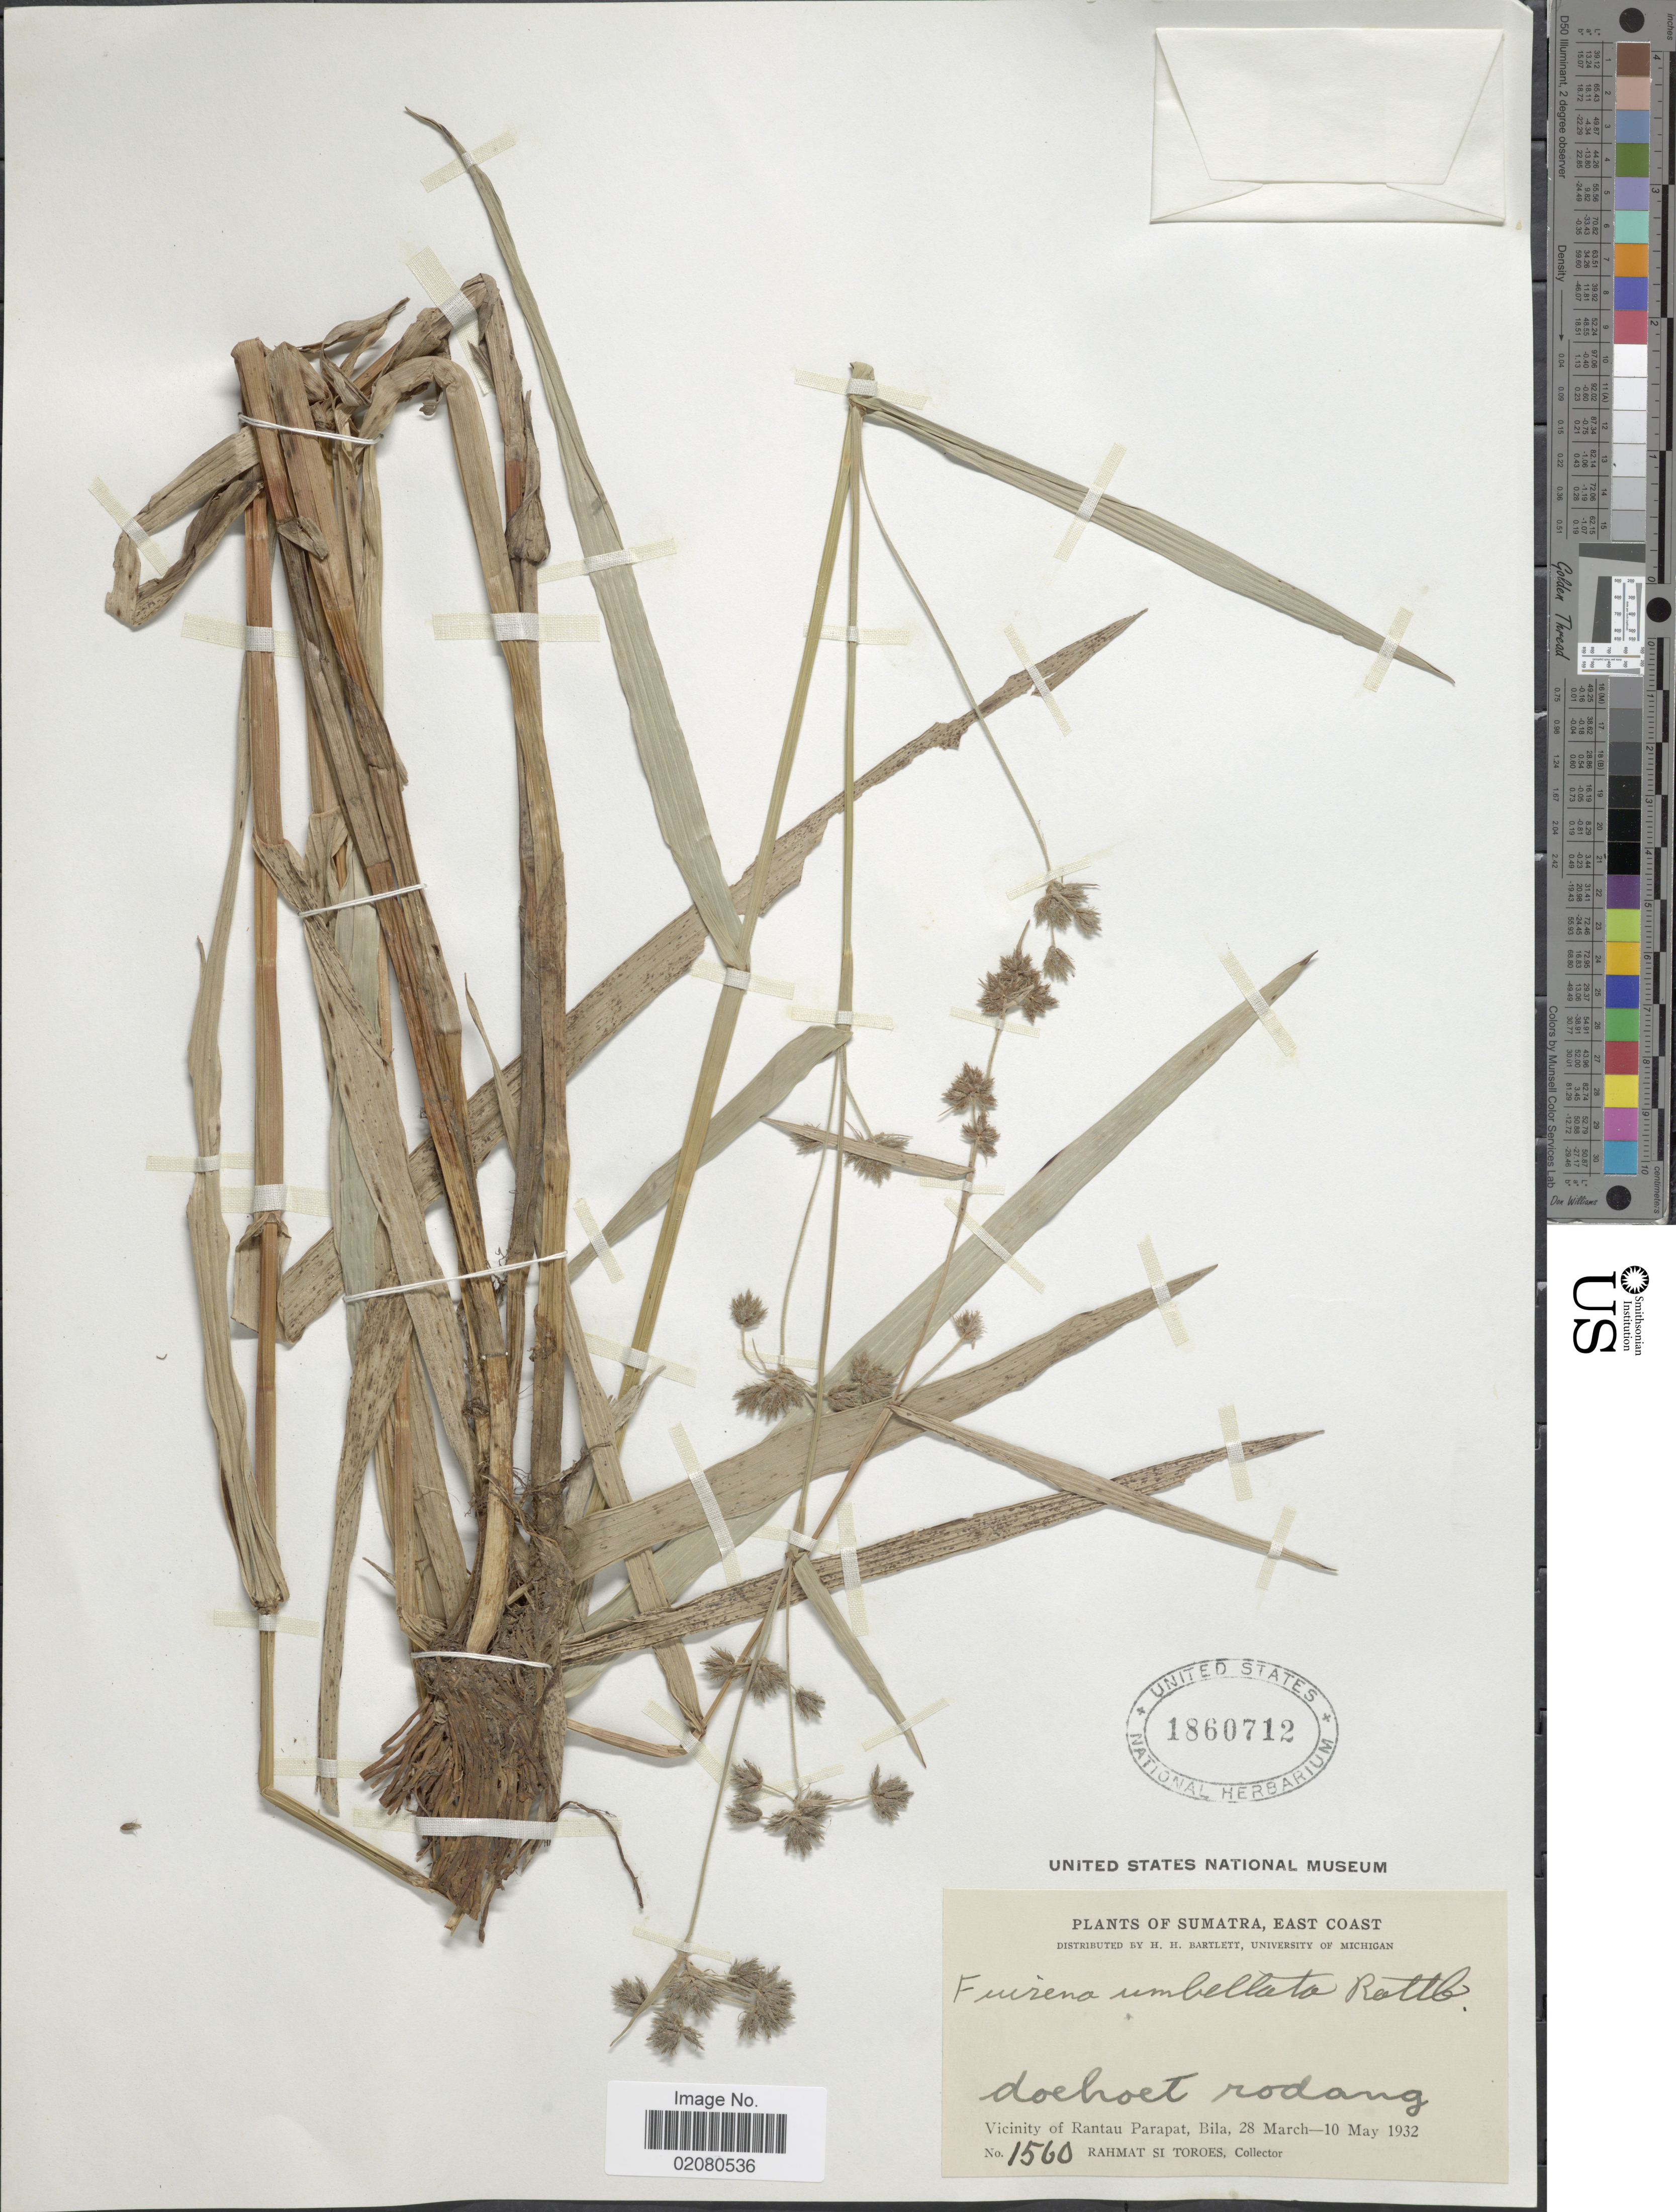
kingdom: Plantae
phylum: Tracheophyta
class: Liliopsida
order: Poales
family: Cyperaceae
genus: Fuirena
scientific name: Fuirena umbellata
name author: Rottb.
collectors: Rahmat Si Boeea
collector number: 1560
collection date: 1932-03-28/1932-05-10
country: Indonesia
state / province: Sumatra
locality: East Coast, doehoet rodang, Vicinity of Rantau Parapat, Bila.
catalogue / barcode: US 1860712